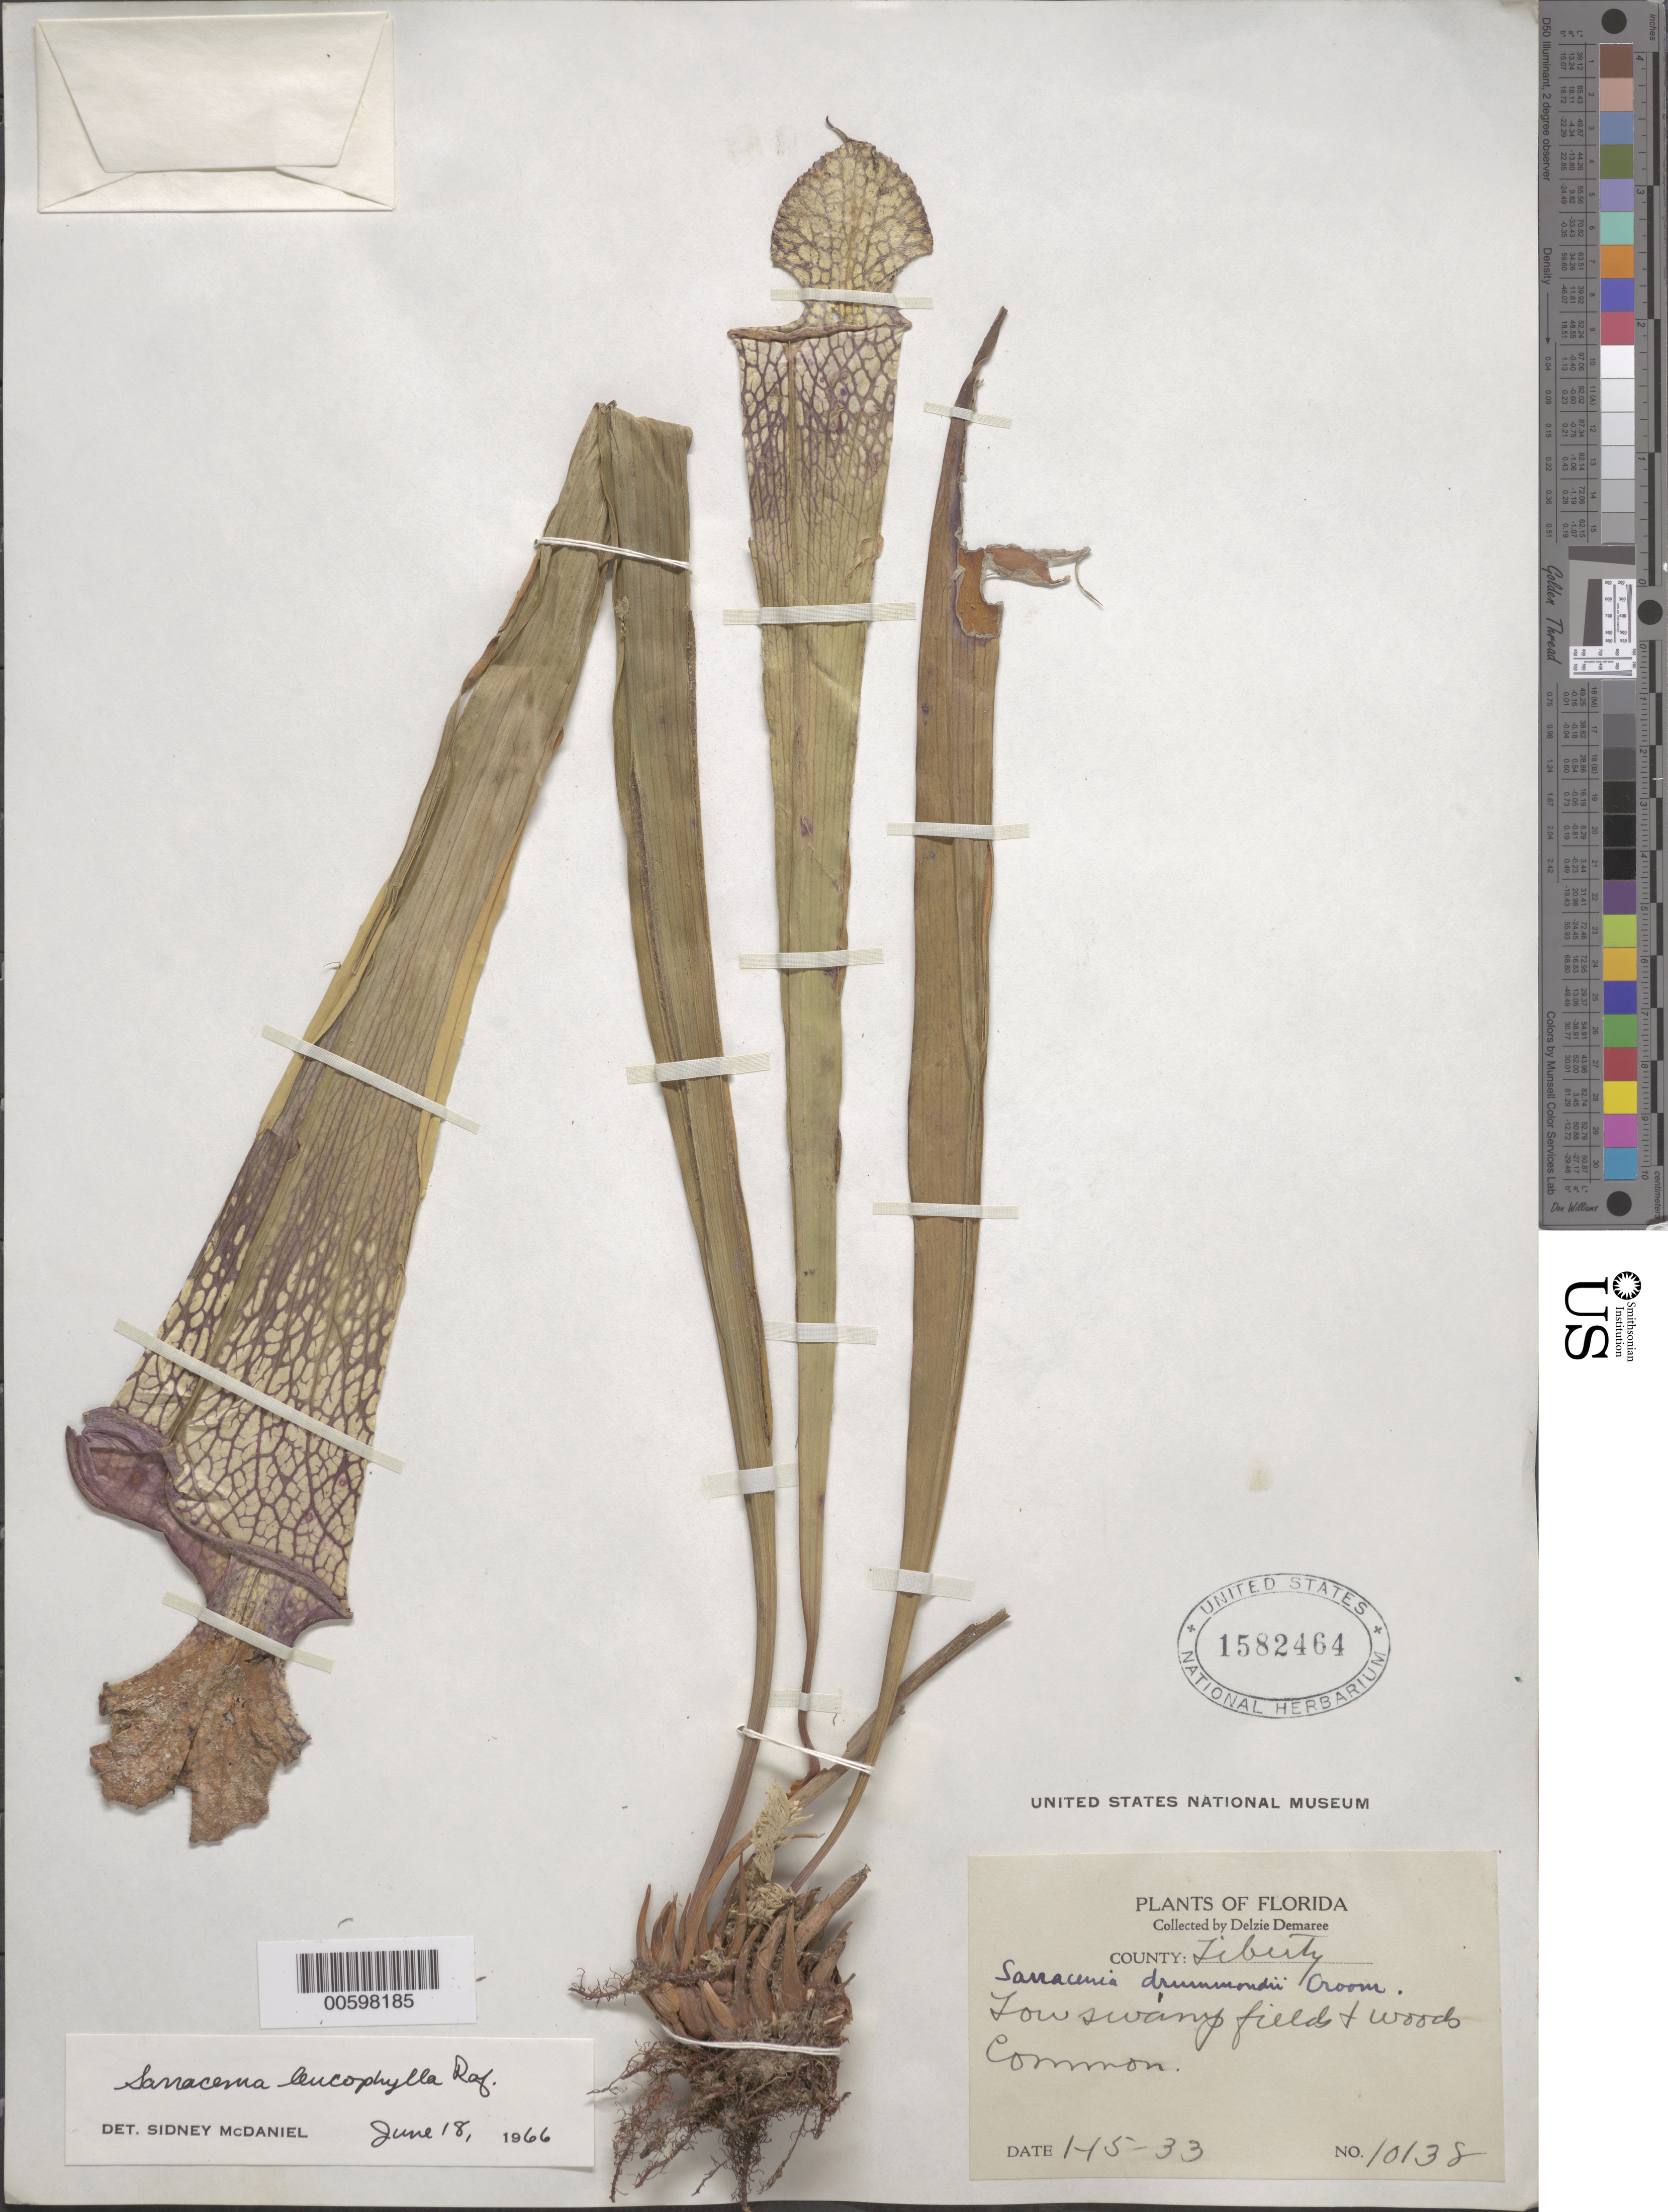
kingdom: Plantae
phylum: Tracheophyta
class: Magnoliopsida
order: Ericales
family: Sarraceniaceae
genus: Sarracenia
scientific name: Sarracenia leucophylla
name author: Raf.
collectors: D. Demaree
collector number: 10138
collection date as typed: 15 Jan 1933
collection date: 1933-01-15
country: United States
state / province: Florida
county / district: Liberty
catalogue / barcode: US 1582464